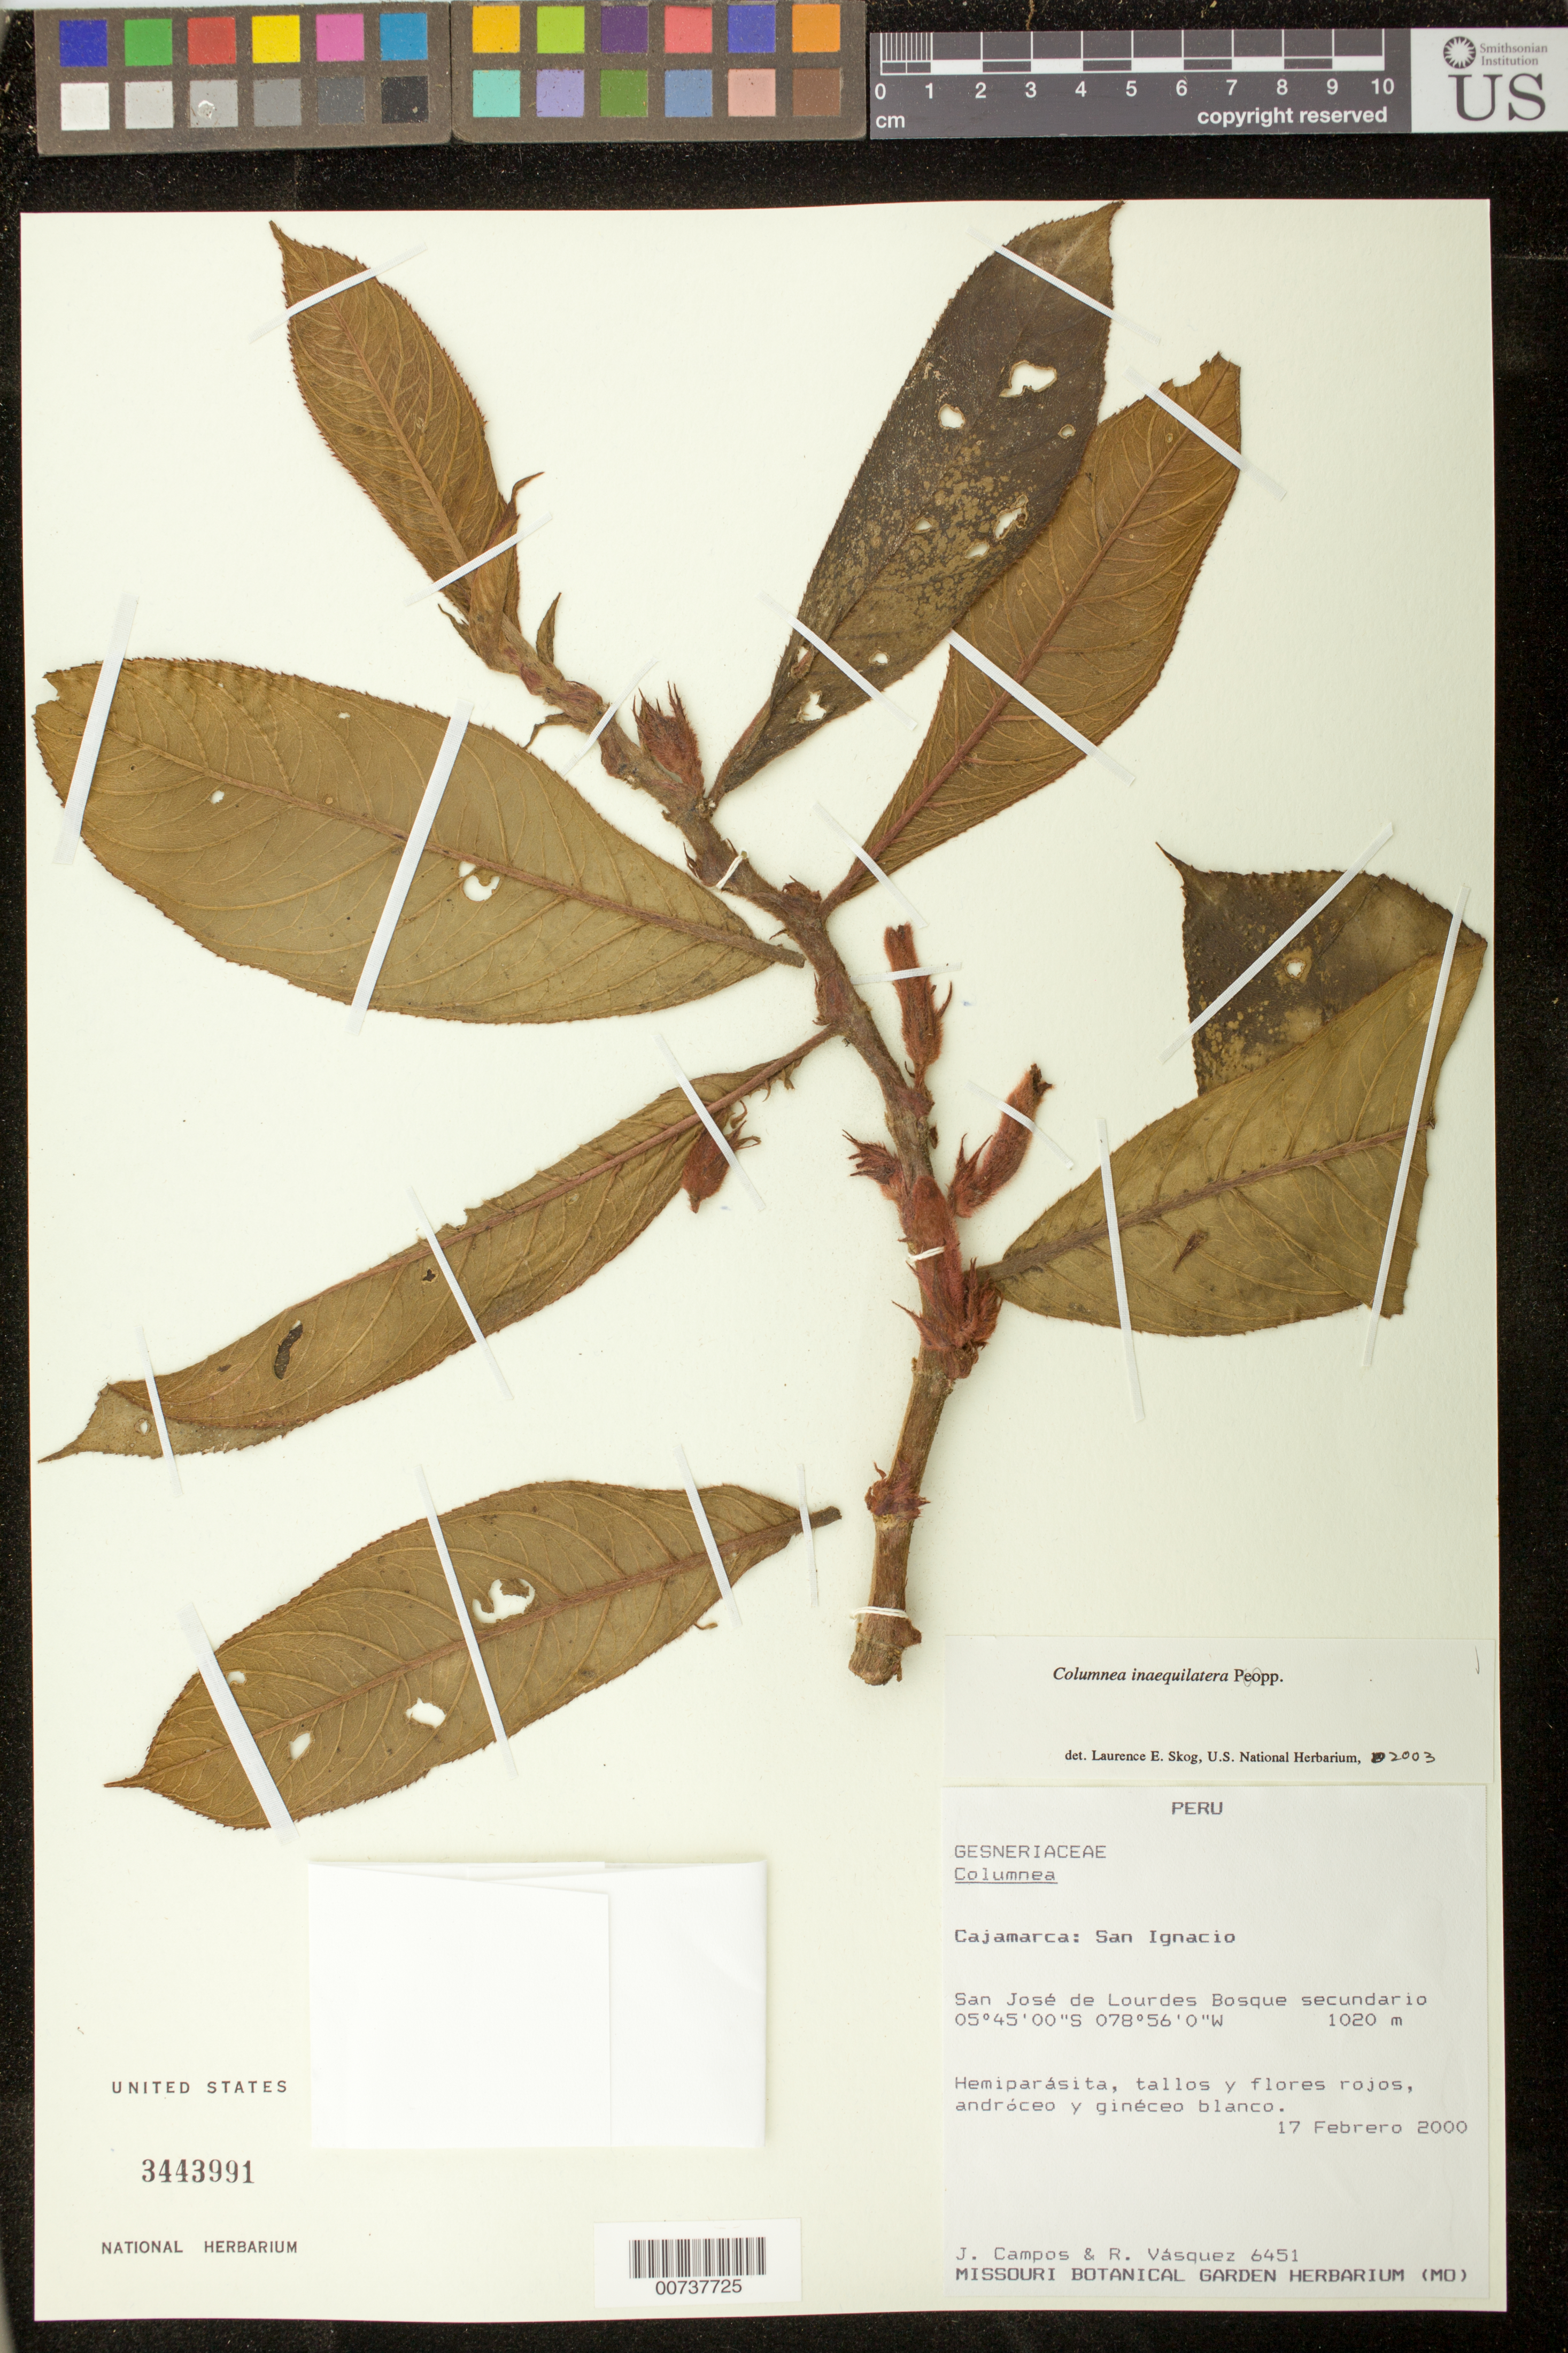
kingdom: Plantae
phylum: Tracheophyta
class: Magnoliopsida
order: Lamiales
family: Gesneriaceae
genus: Columnea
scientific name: Columnea inaequilatera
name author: Poepp.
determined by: Skog, Laurence E.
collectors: J. Campos & R. Vásquez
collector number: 6451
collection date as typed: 17 Feb 2000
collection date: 2000-02-17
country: Peru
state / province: Cajamarca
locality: Prov. San Ignacio, San José de Lourdes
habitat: Bosque secundario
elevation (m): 1020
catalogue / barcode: US 3443991